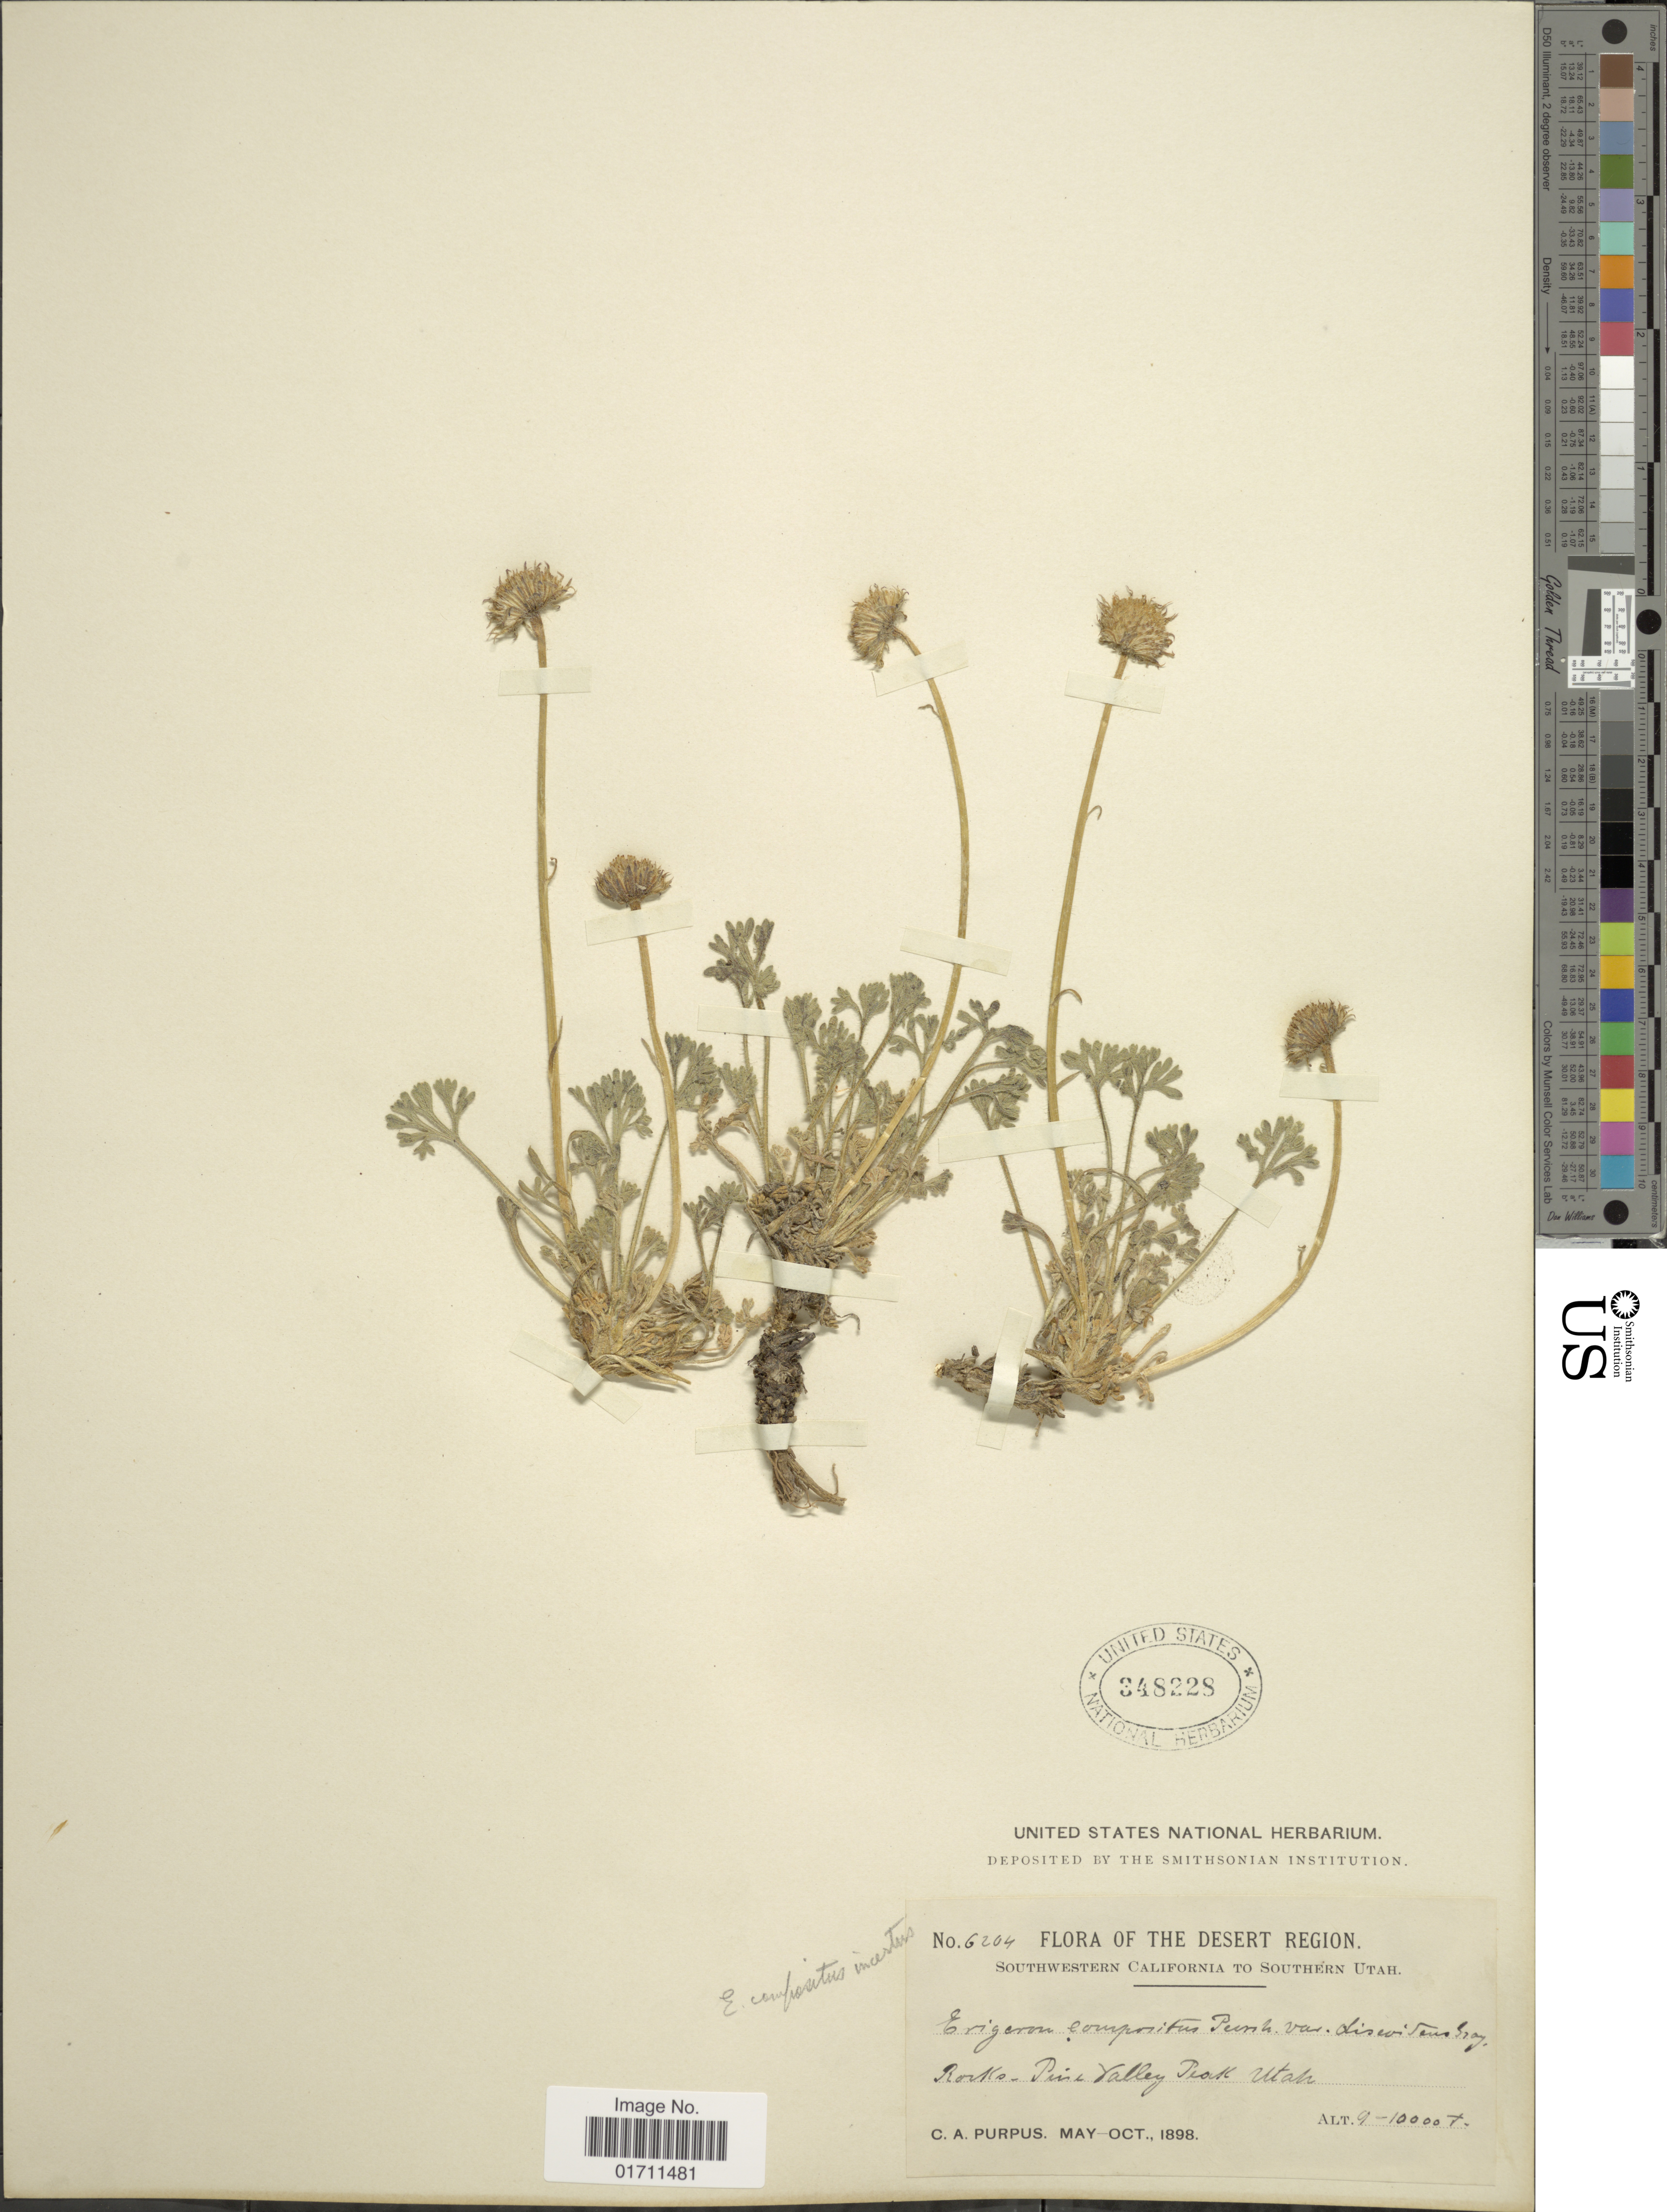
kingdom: Plantae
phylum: Tracheophyta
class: Magnoliopsida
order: Asterales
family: Asteraceae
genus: Erigeron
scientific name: Erigeron compositus var. incertus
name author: A. Nelson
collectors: C. A. Purpus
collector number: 6204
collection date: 1898-05/1898-10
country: United States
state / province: Utah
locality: The Desert region, Southwestern California to Southern Utah, Rocks-Pine Valley Peak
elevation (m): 2743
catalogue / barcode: US 348228